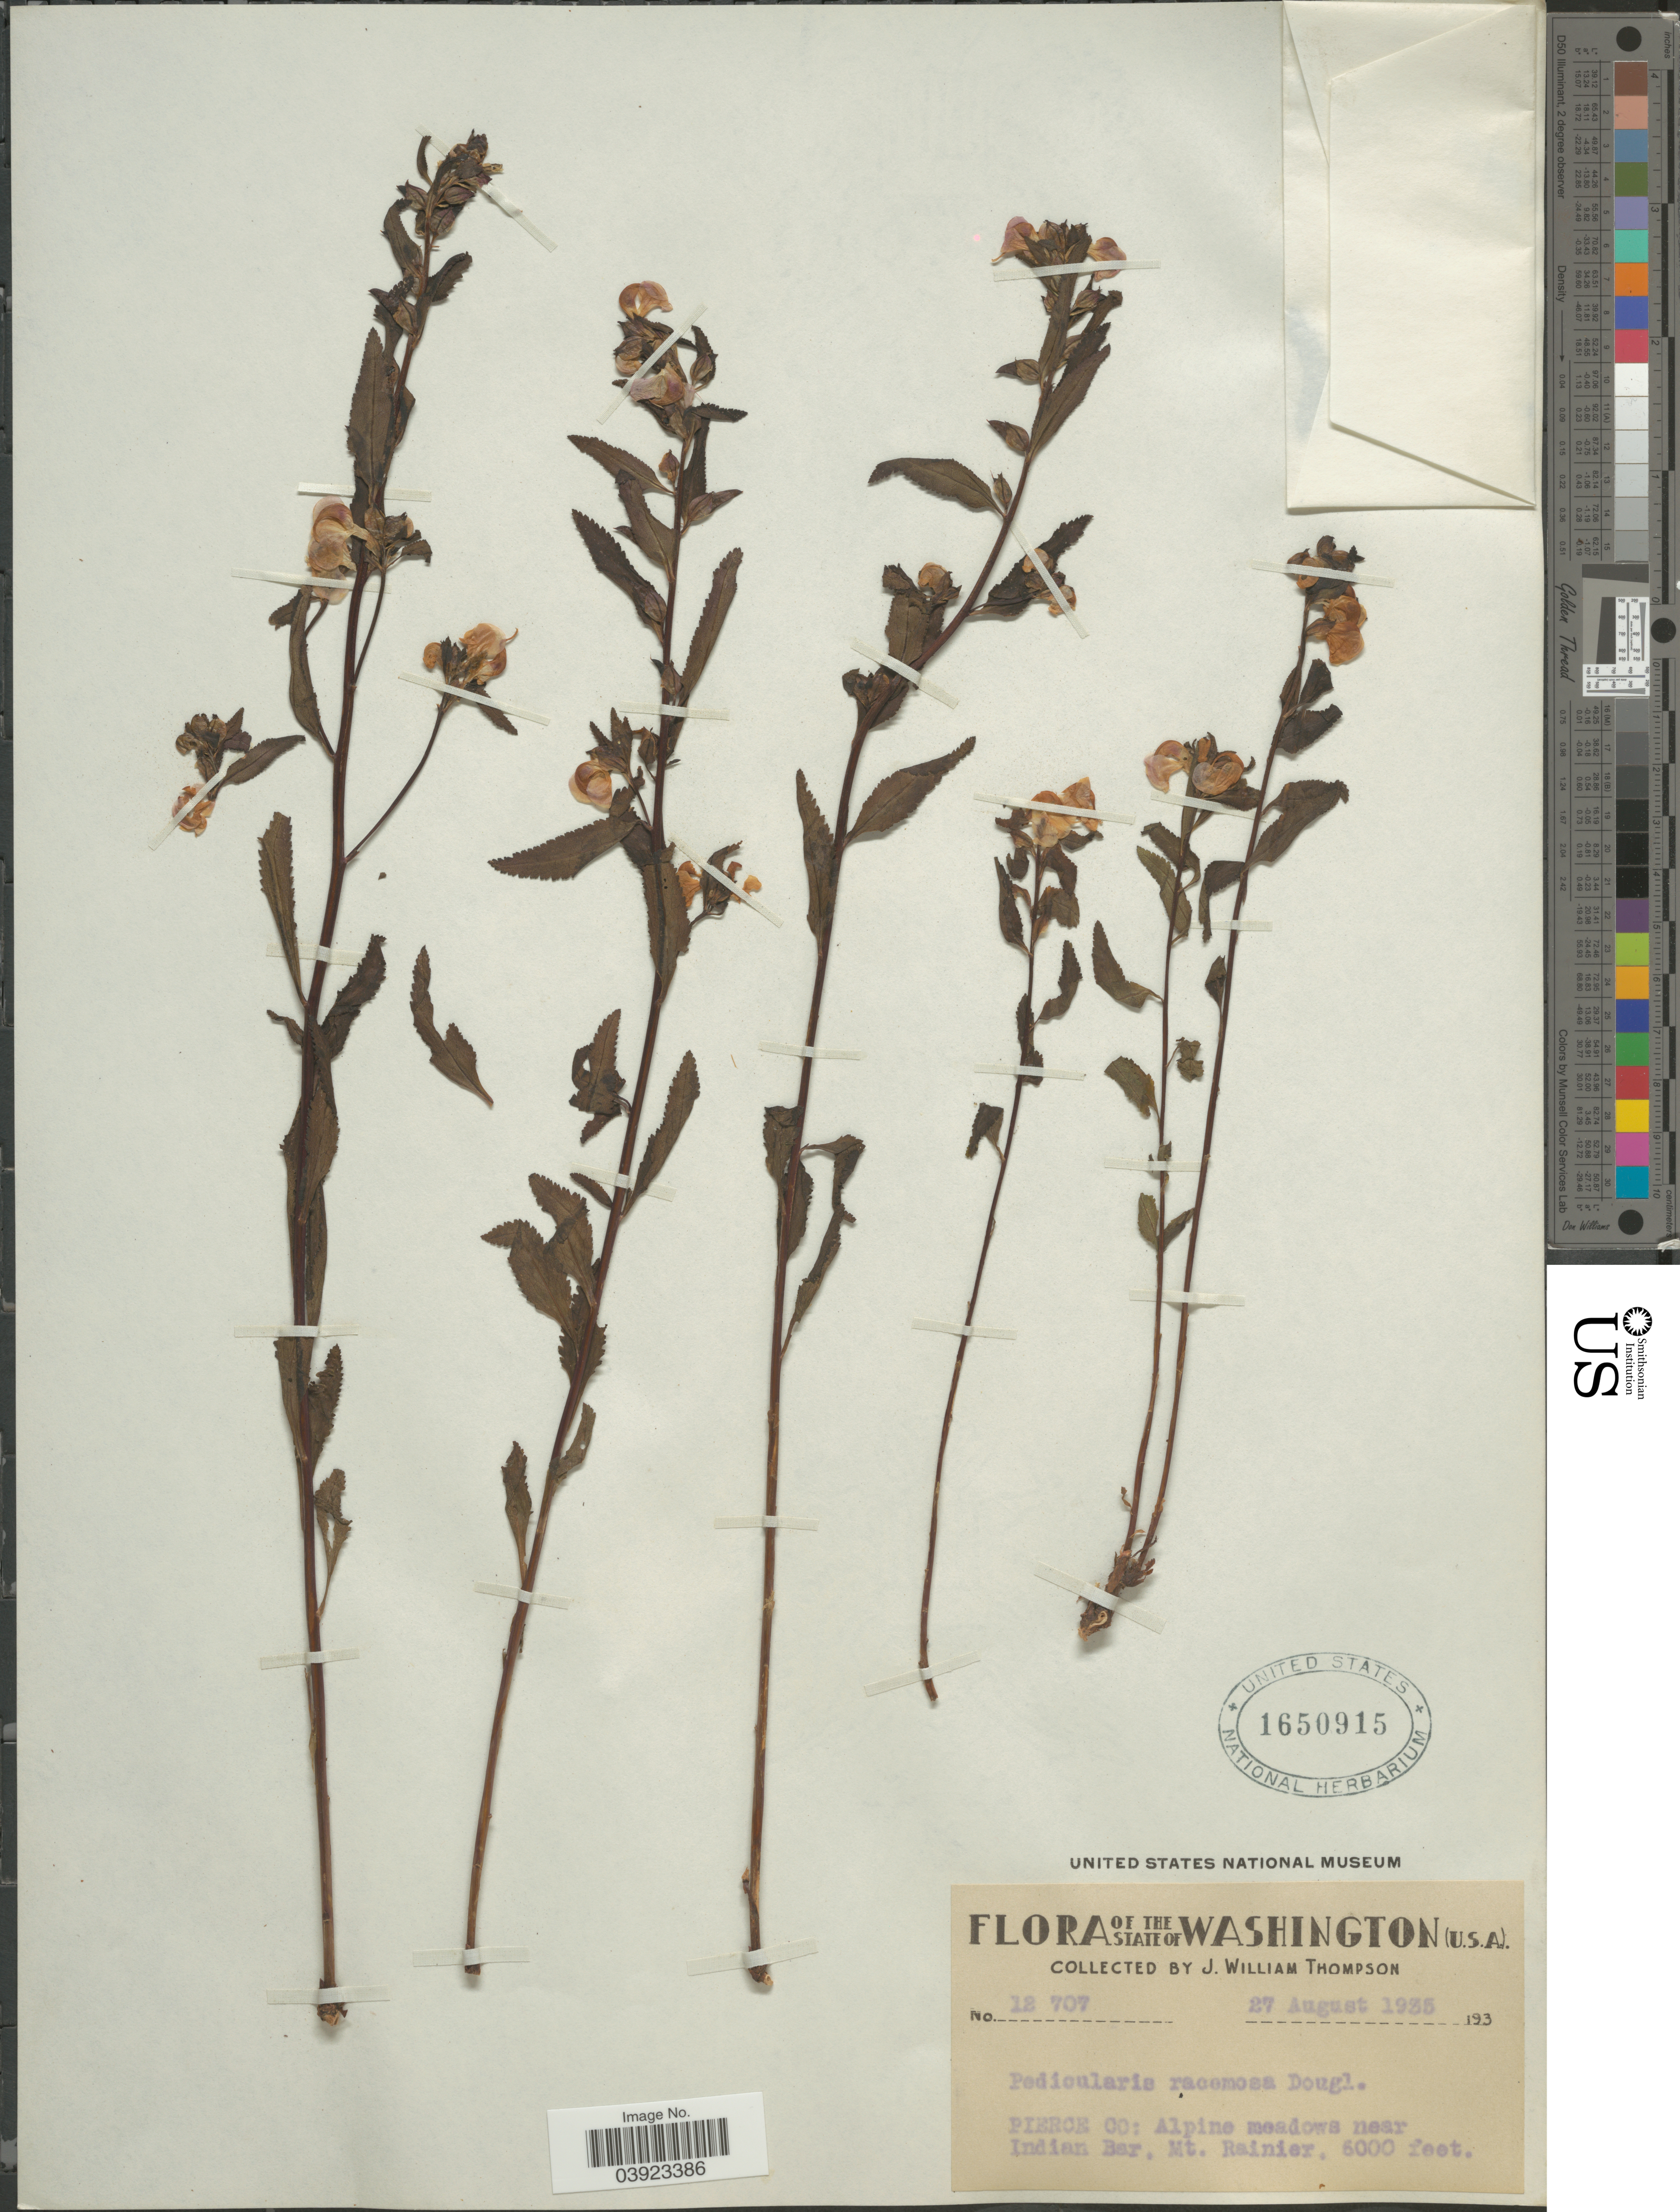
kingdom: Plantae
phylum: Tracheophyta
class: Magnoliopsida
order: Lamiales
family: Orobanchaceae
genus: Pedicularis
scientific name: Pedicularis racemosa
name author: Douglas ex Benth.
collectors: J. W. Thompson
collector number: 12707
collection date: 1935-08-27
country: United States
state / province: Washington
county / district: Pierce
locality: Pierce Co: near Indian Bar, Mt. Rainier.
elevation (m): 1829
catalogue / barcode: US 1650915